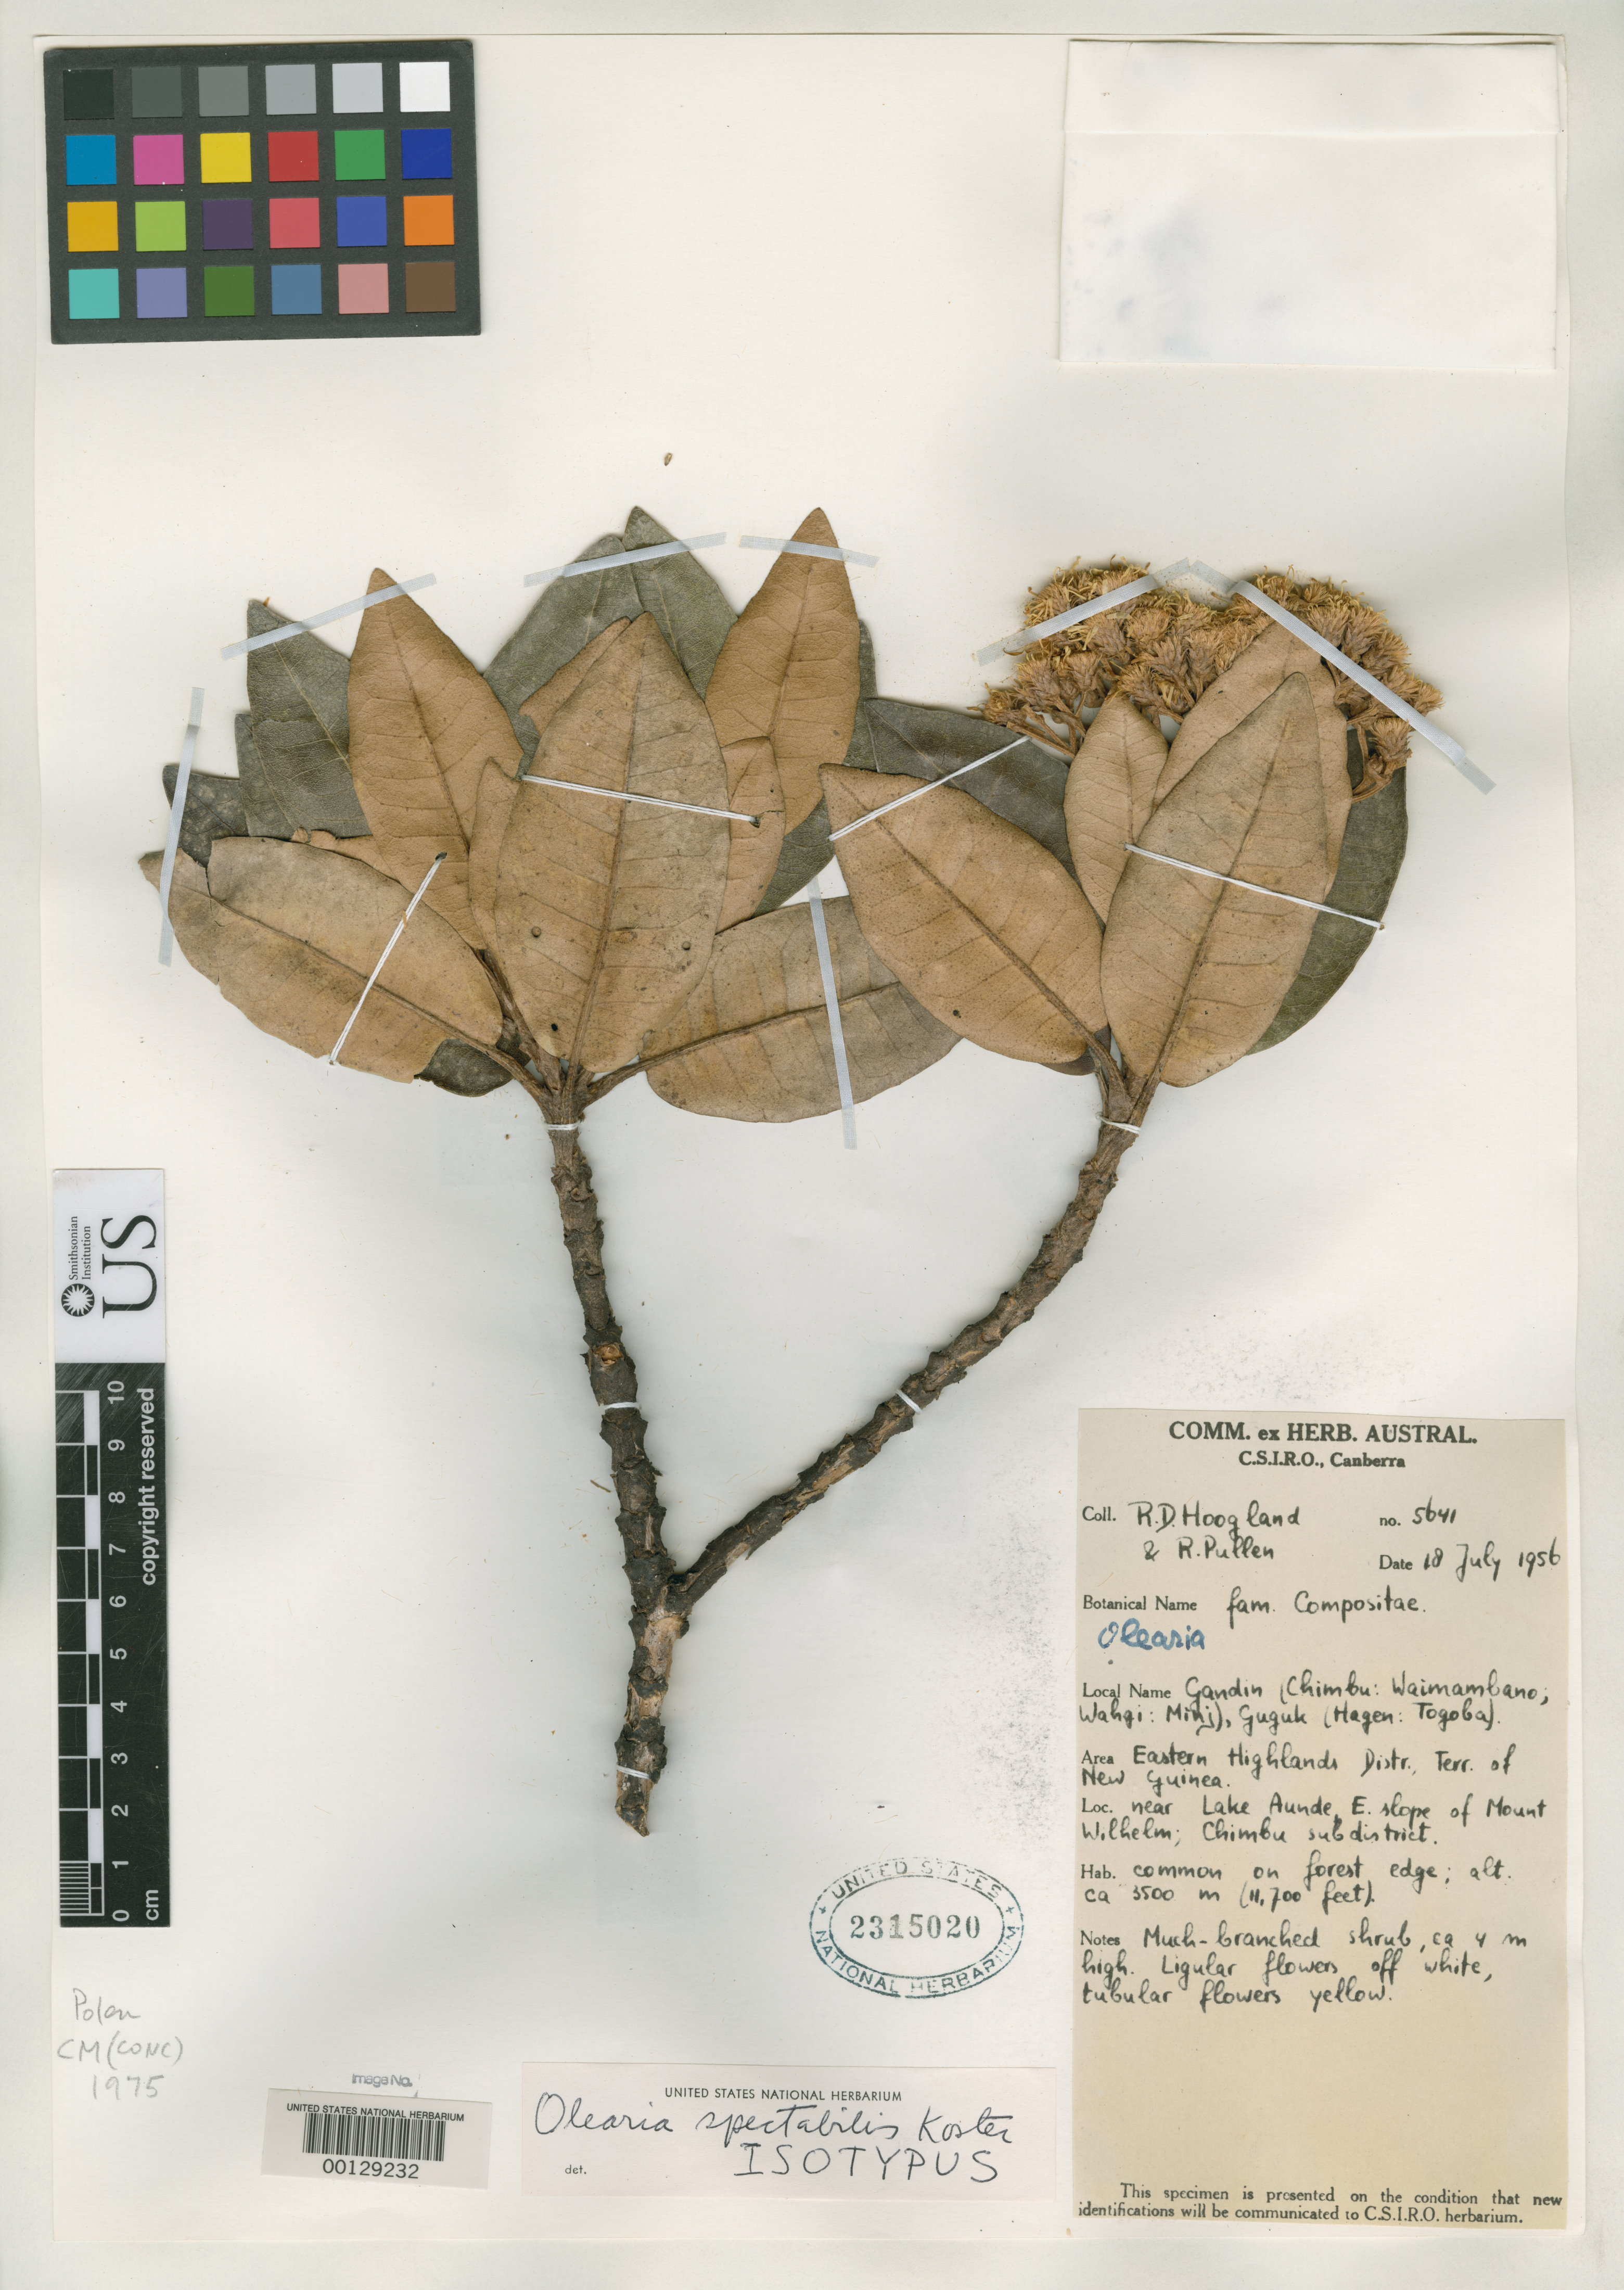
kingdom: Plantae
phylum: Tracheophyta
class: Magnoliopsida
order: Asterales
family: Asteraceae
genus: Olearia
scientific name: Olearia spectabilis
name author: J. Kost.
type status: Isotype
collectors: R. D. Hoogland & R. Pullen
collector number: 5641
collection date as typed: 18 Jul 1956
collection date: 1956-07-18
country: Papua New Guinea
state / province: Eastern Highlands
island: New Guinea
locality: Near Lake Aunde, Mt. Wilhelm.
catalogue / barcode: US 2315020